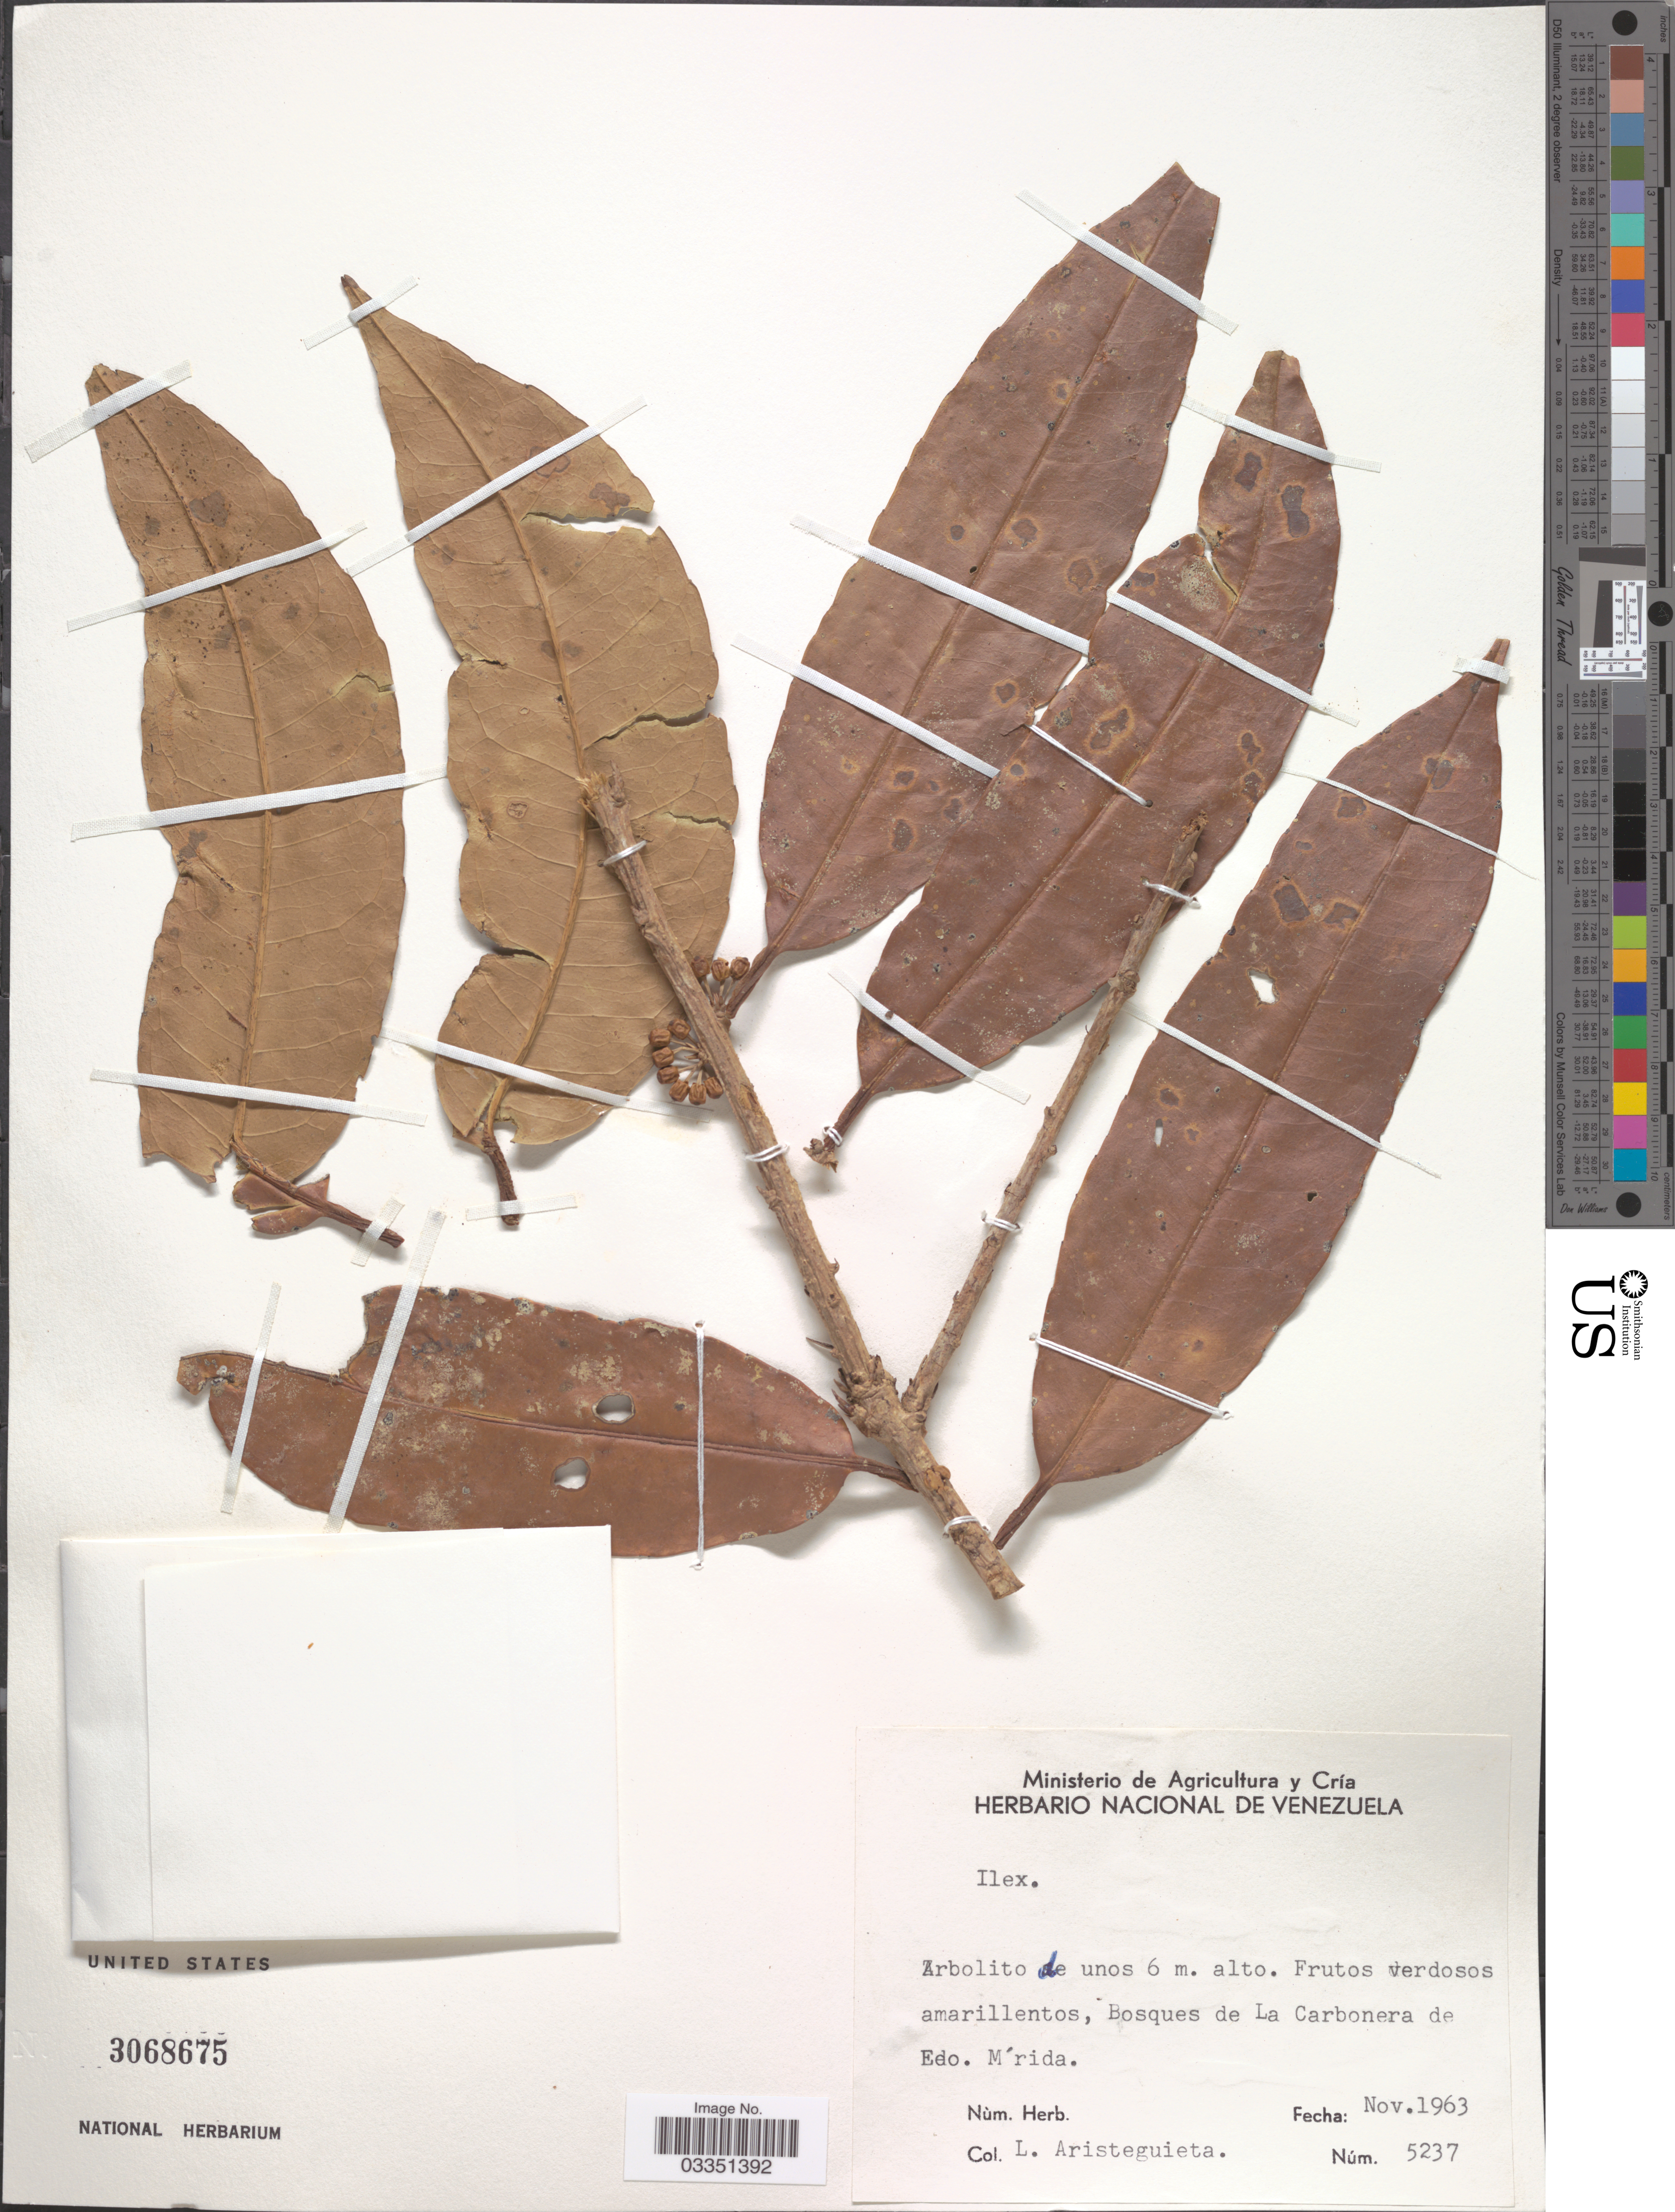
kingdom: Plantae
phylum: Tracheophyta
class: Magnoliopsida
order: Aquifoliales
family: Aquifoliaceae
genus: Ilex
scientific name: Ilex sp.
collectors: L. Aristeguieta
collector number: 5237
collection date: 1963-11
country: Venezuela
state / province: Mérida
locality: Bosques de La Carbonera de Edo. M'rida.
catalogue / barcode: US 3068675